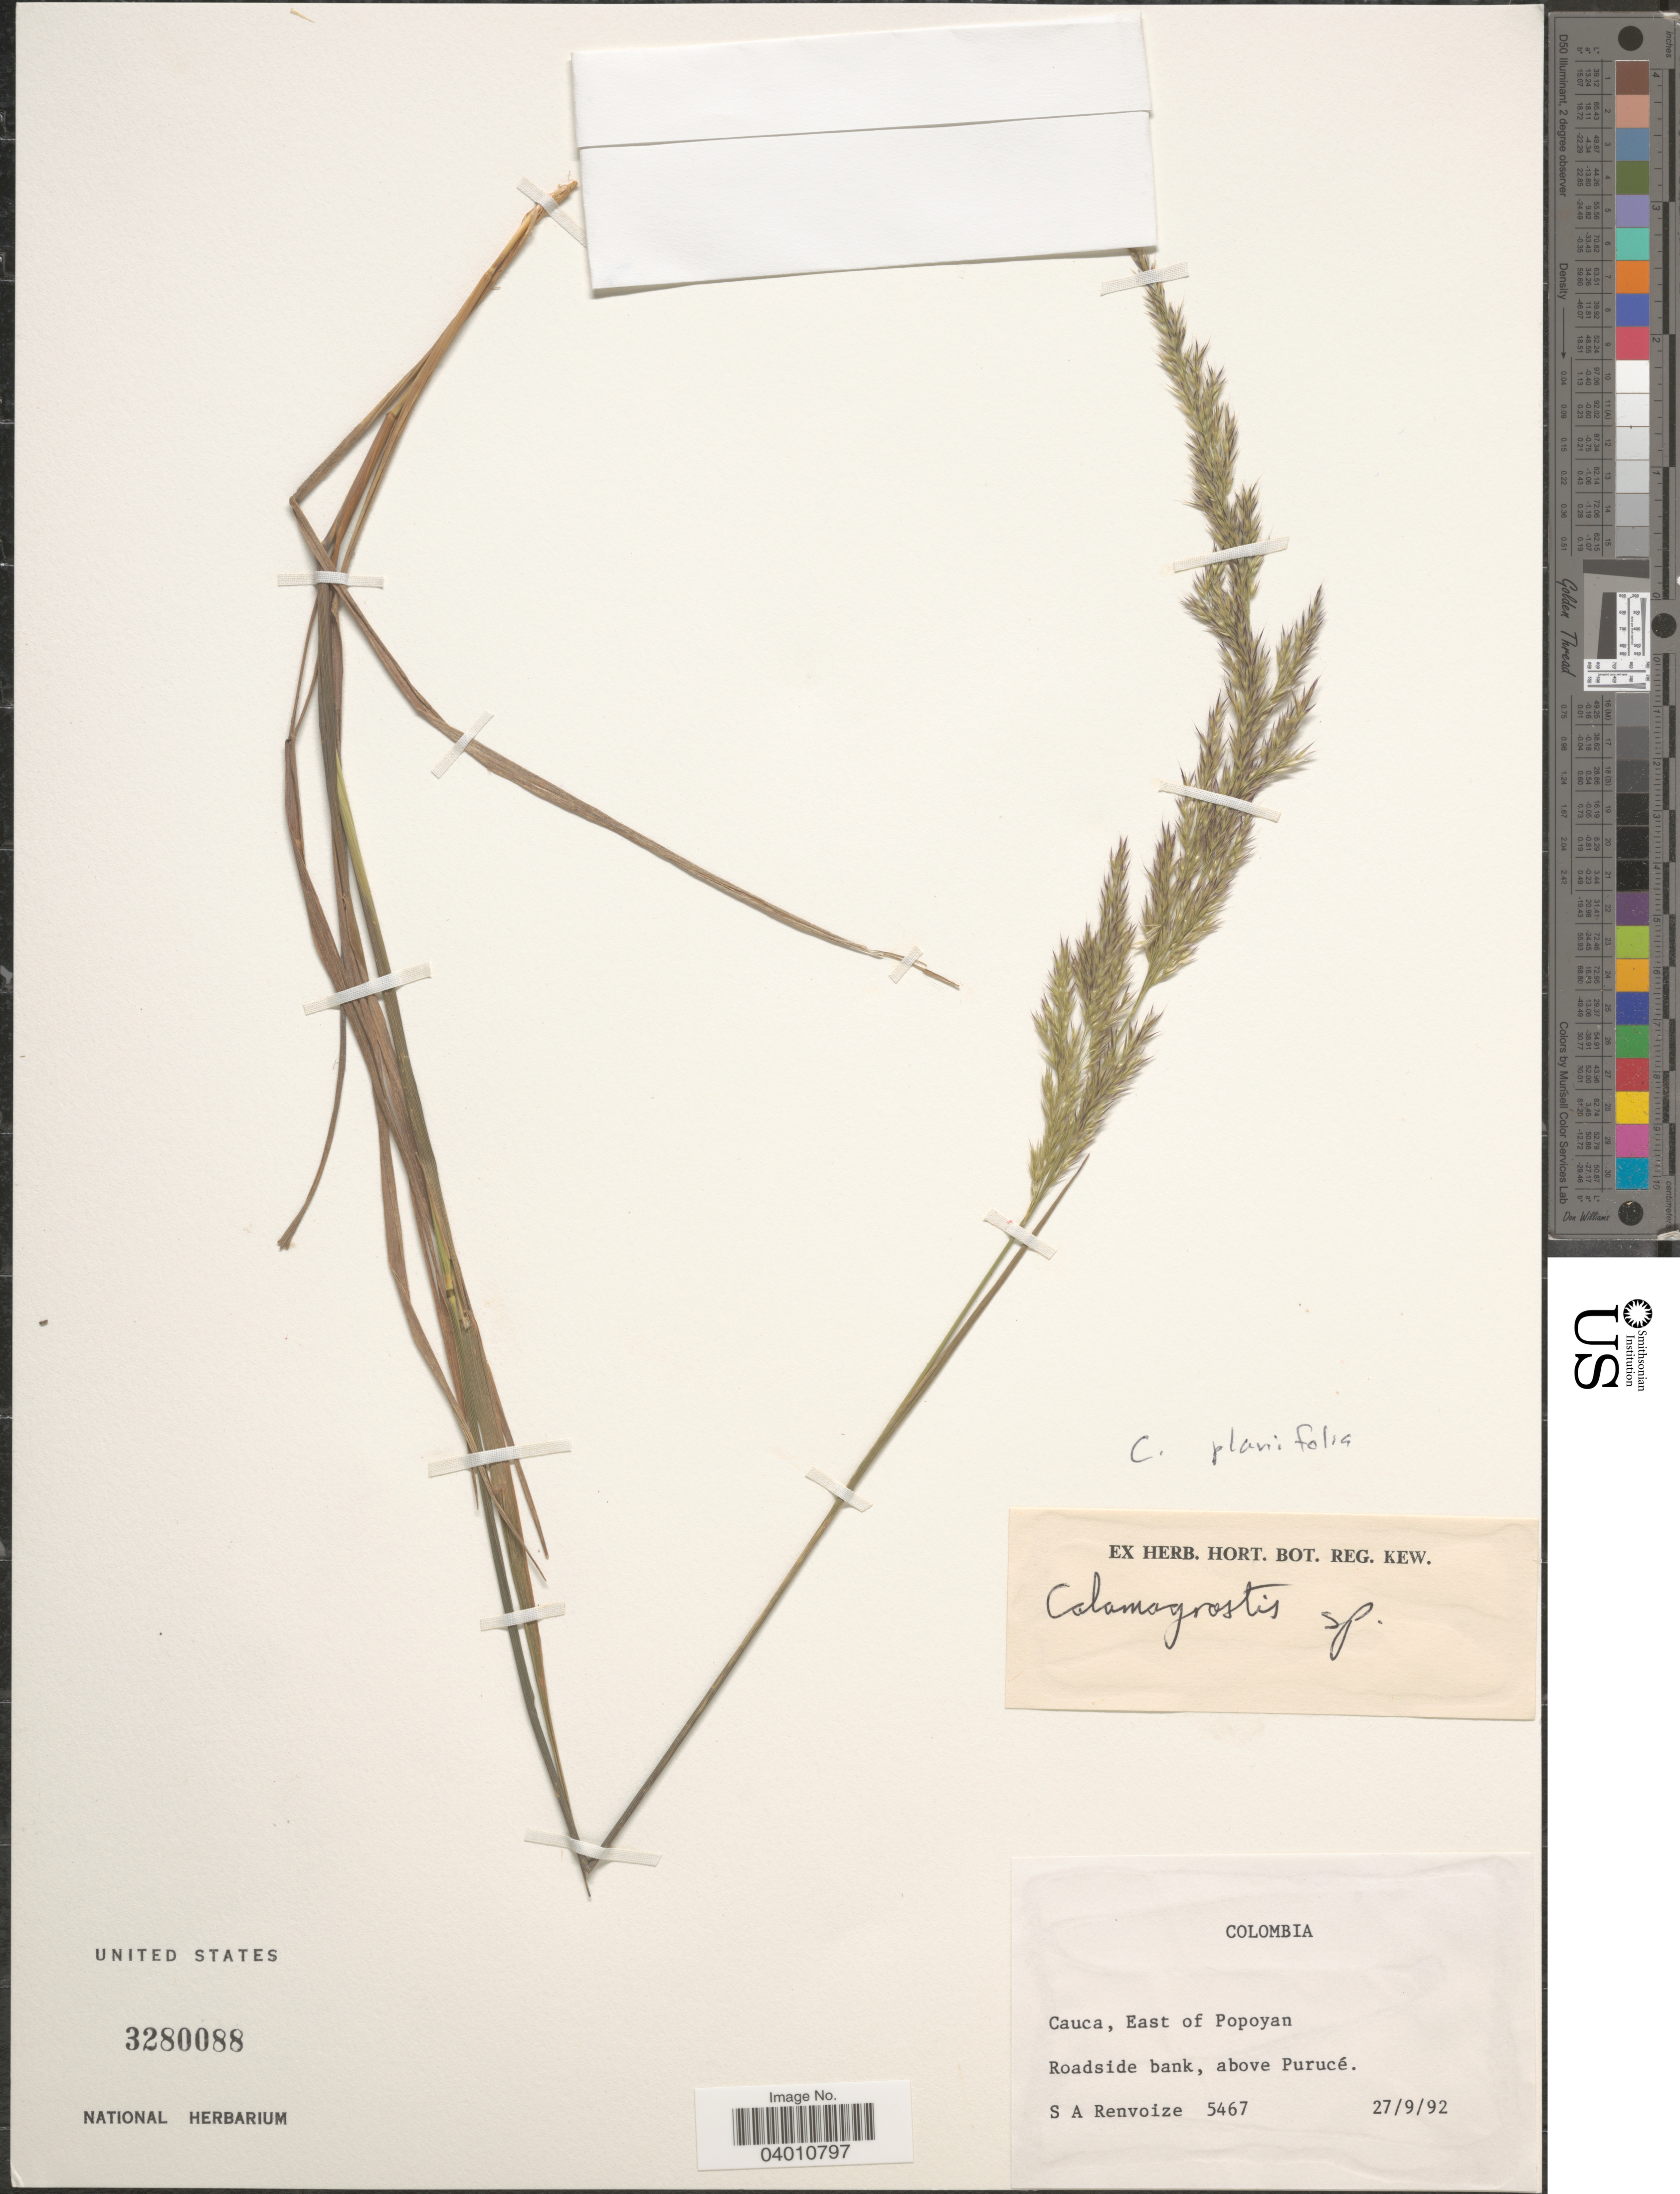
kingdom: Plantae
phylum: Tracheophyta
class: Liliopsida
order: Poales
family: Poaceae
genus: Peyritschia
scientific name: Peyritschia planifolia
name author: (Kunth) P.M. Peterson et al.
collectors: S. A. Renvoize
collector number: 5467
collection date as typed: Transcribed d/m/y: 27/9/92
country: Colombia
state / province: Cauca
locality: East of Popoyan. Roadside bankm above Purucé.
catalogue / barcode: US 3280088